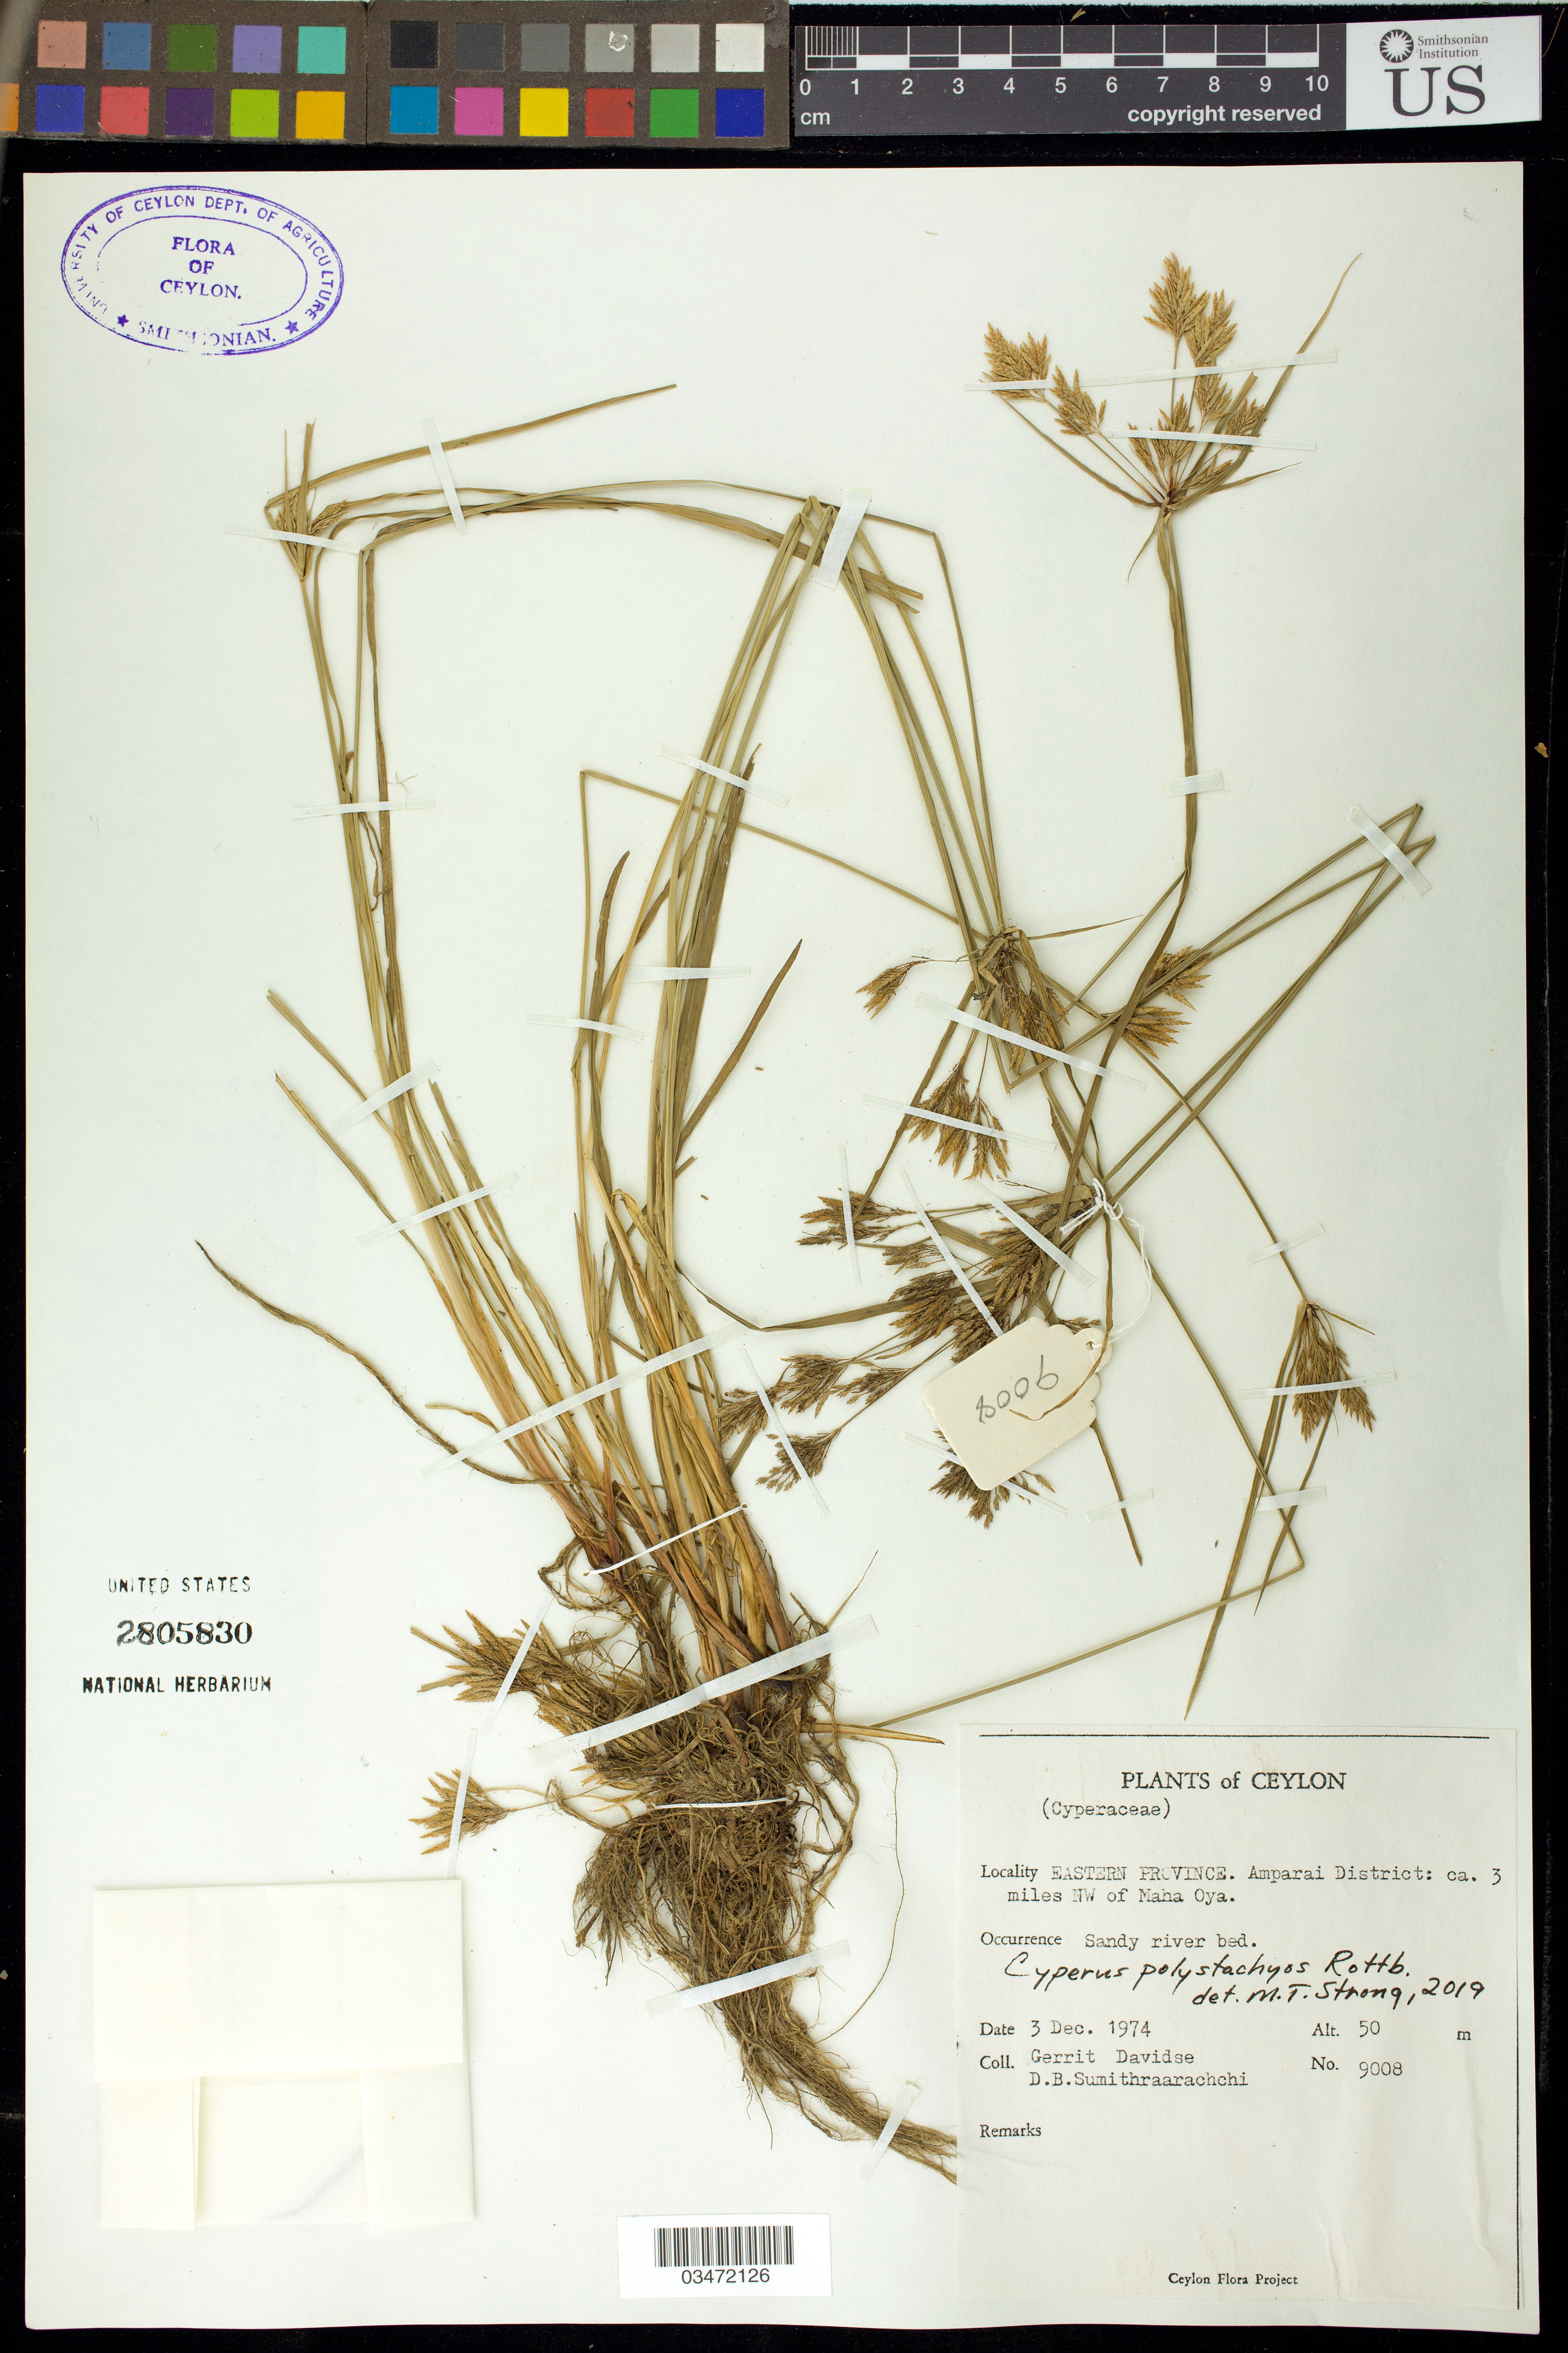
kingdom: Plantae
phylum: Tracheophyta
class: Liliopsida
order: Poales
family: Cyperaceae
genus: Cyperus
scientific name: Cyperus polystachyos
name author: Rottb.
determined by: Strong, M. T., (US), Smithsonian Institution - National Museum of Natural History (UNITED STATES)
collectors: G. Davidse & D. B. Sumithraarachchi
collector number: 9008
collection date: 1974-12-03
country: Sri Lanka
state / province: Eastern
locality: Amparai District: ca. 3 miles NW of Maha Oya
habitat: Sandy river bed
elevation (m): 50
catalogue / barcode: US 2805830